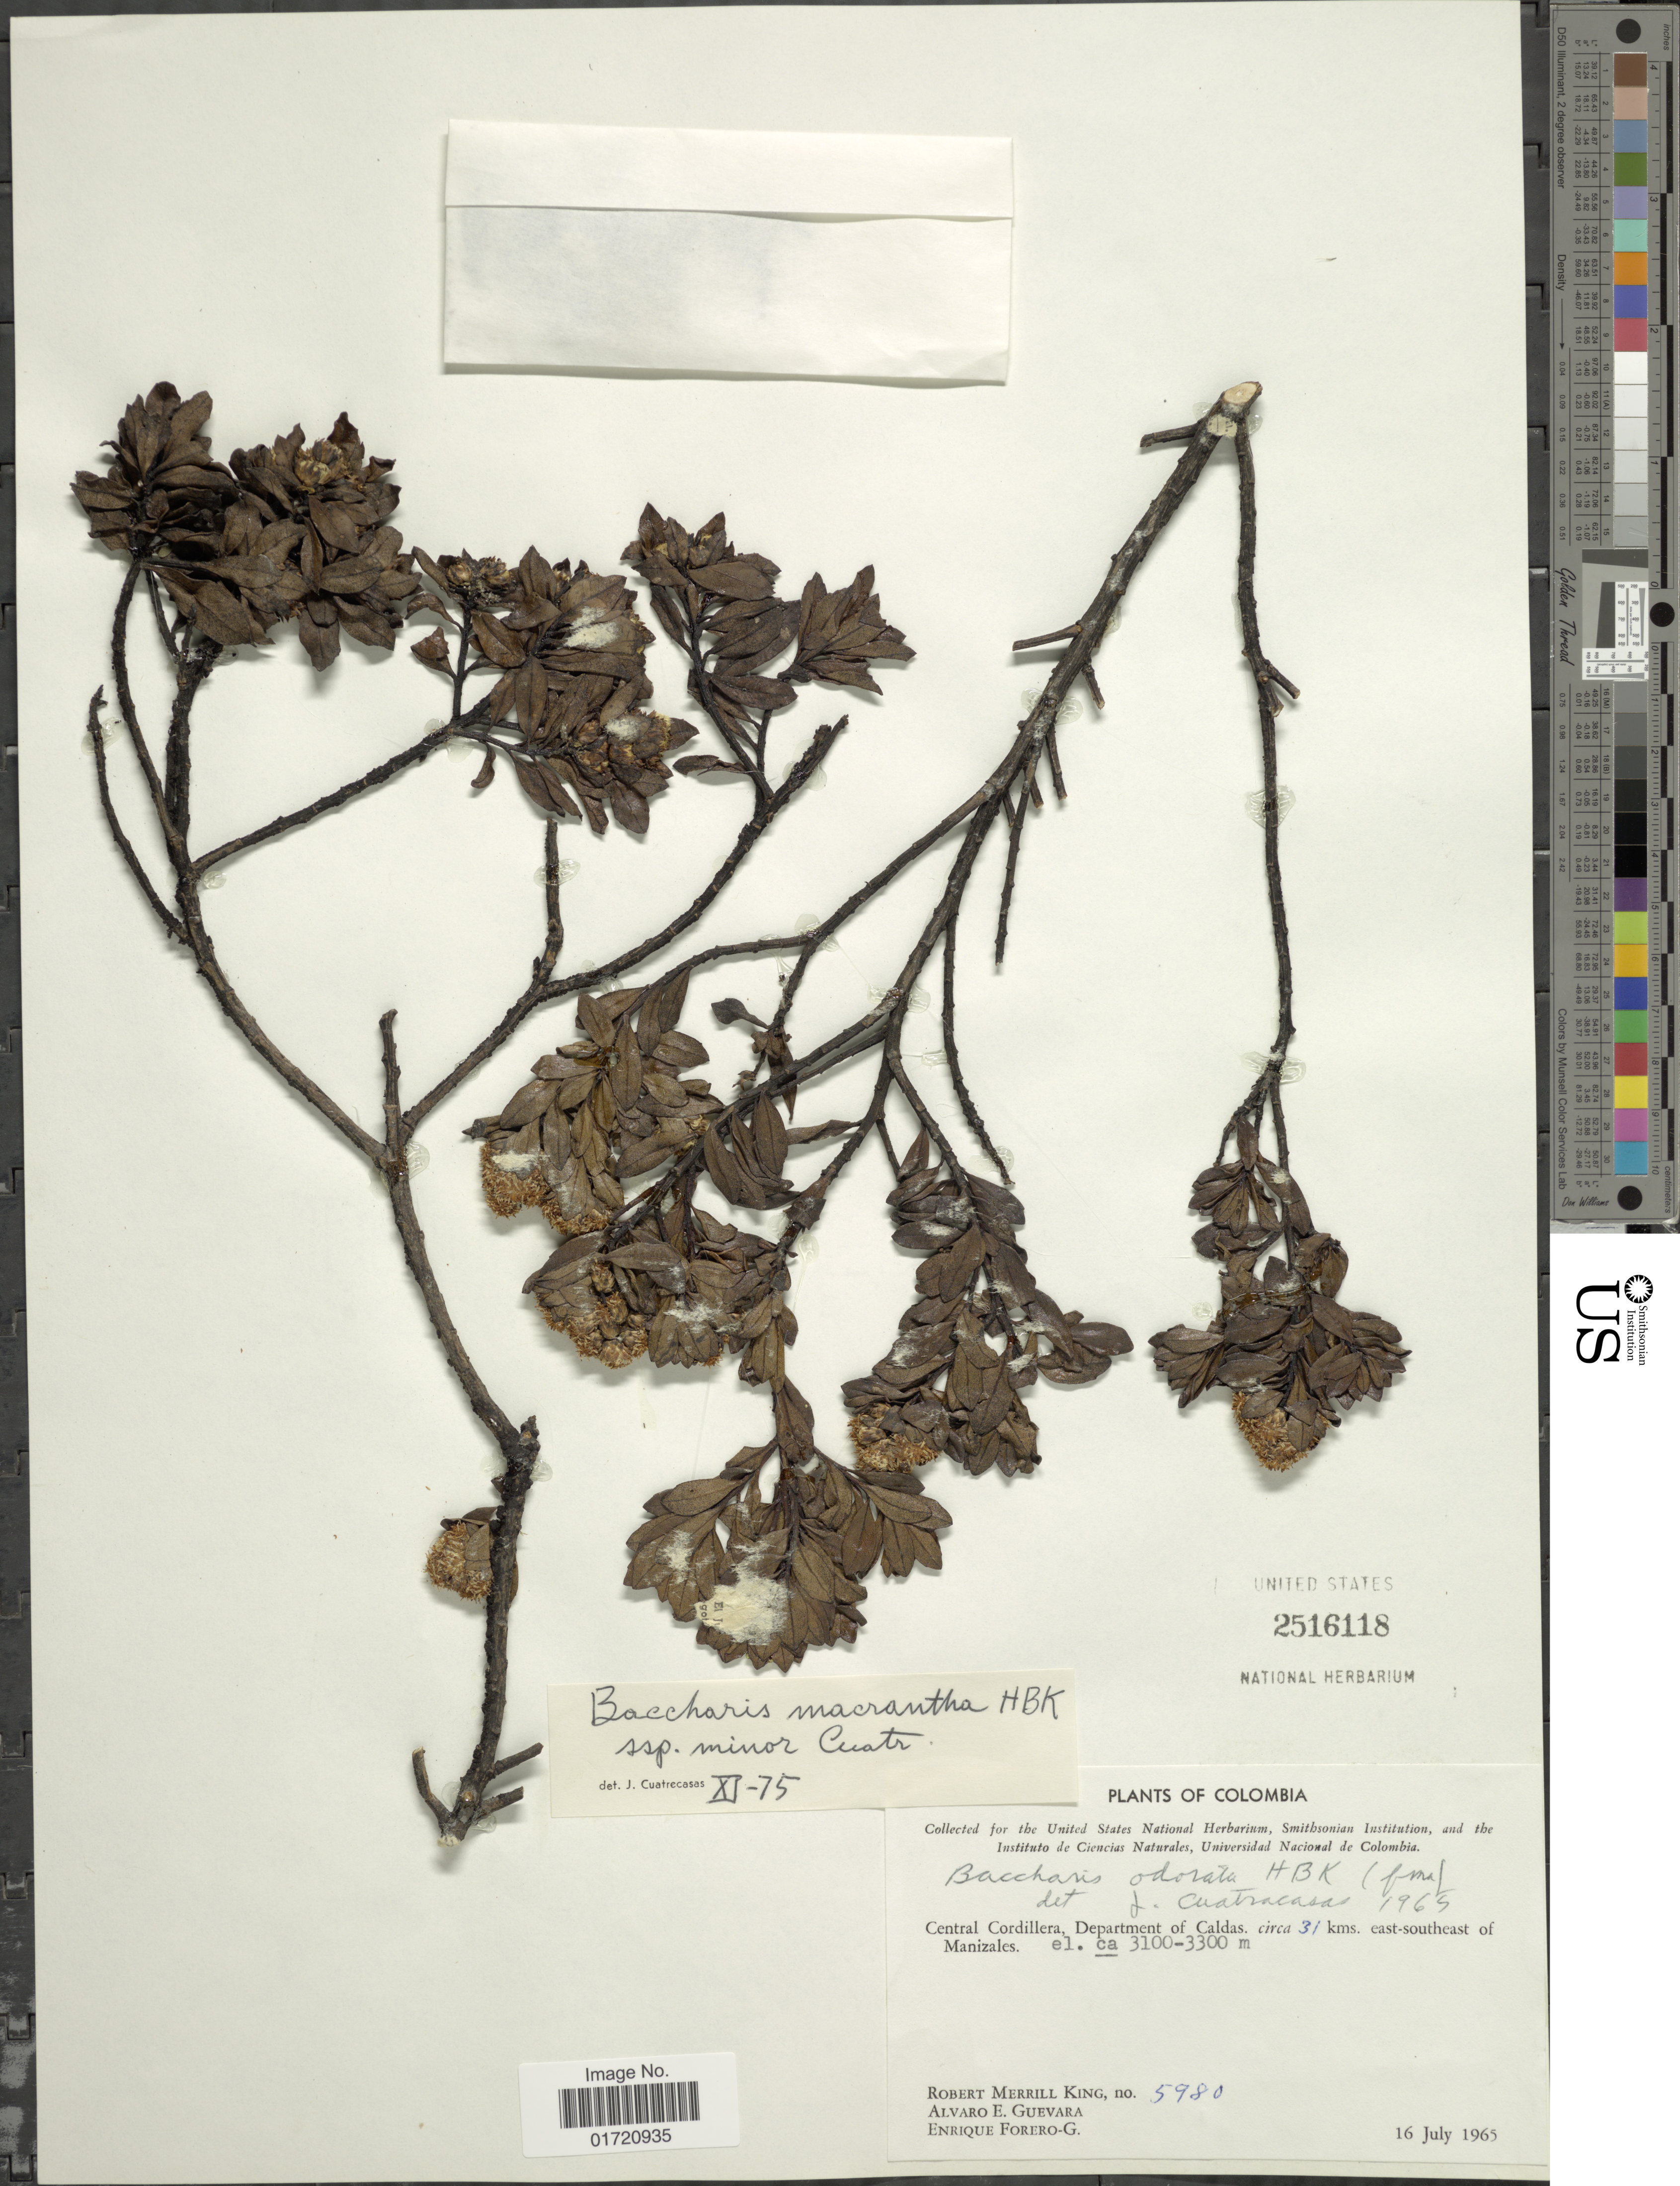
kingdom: Plantae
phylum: Tracheophyta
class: Magnoliopsida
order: Asterales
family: Asteraceae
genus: Baccharis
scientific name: Baccharis macrantha subsp. minor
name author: (Cuatrec.) Cuatrec.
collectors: R. M. King, A. E. Guevara & E. Forero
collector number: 5980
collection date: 1965-07-16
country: Colombia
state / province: Caldas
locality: Central Cordillera, circa 31 kms east-southeast of Manizales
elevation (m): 3100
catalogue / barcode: US 2516118